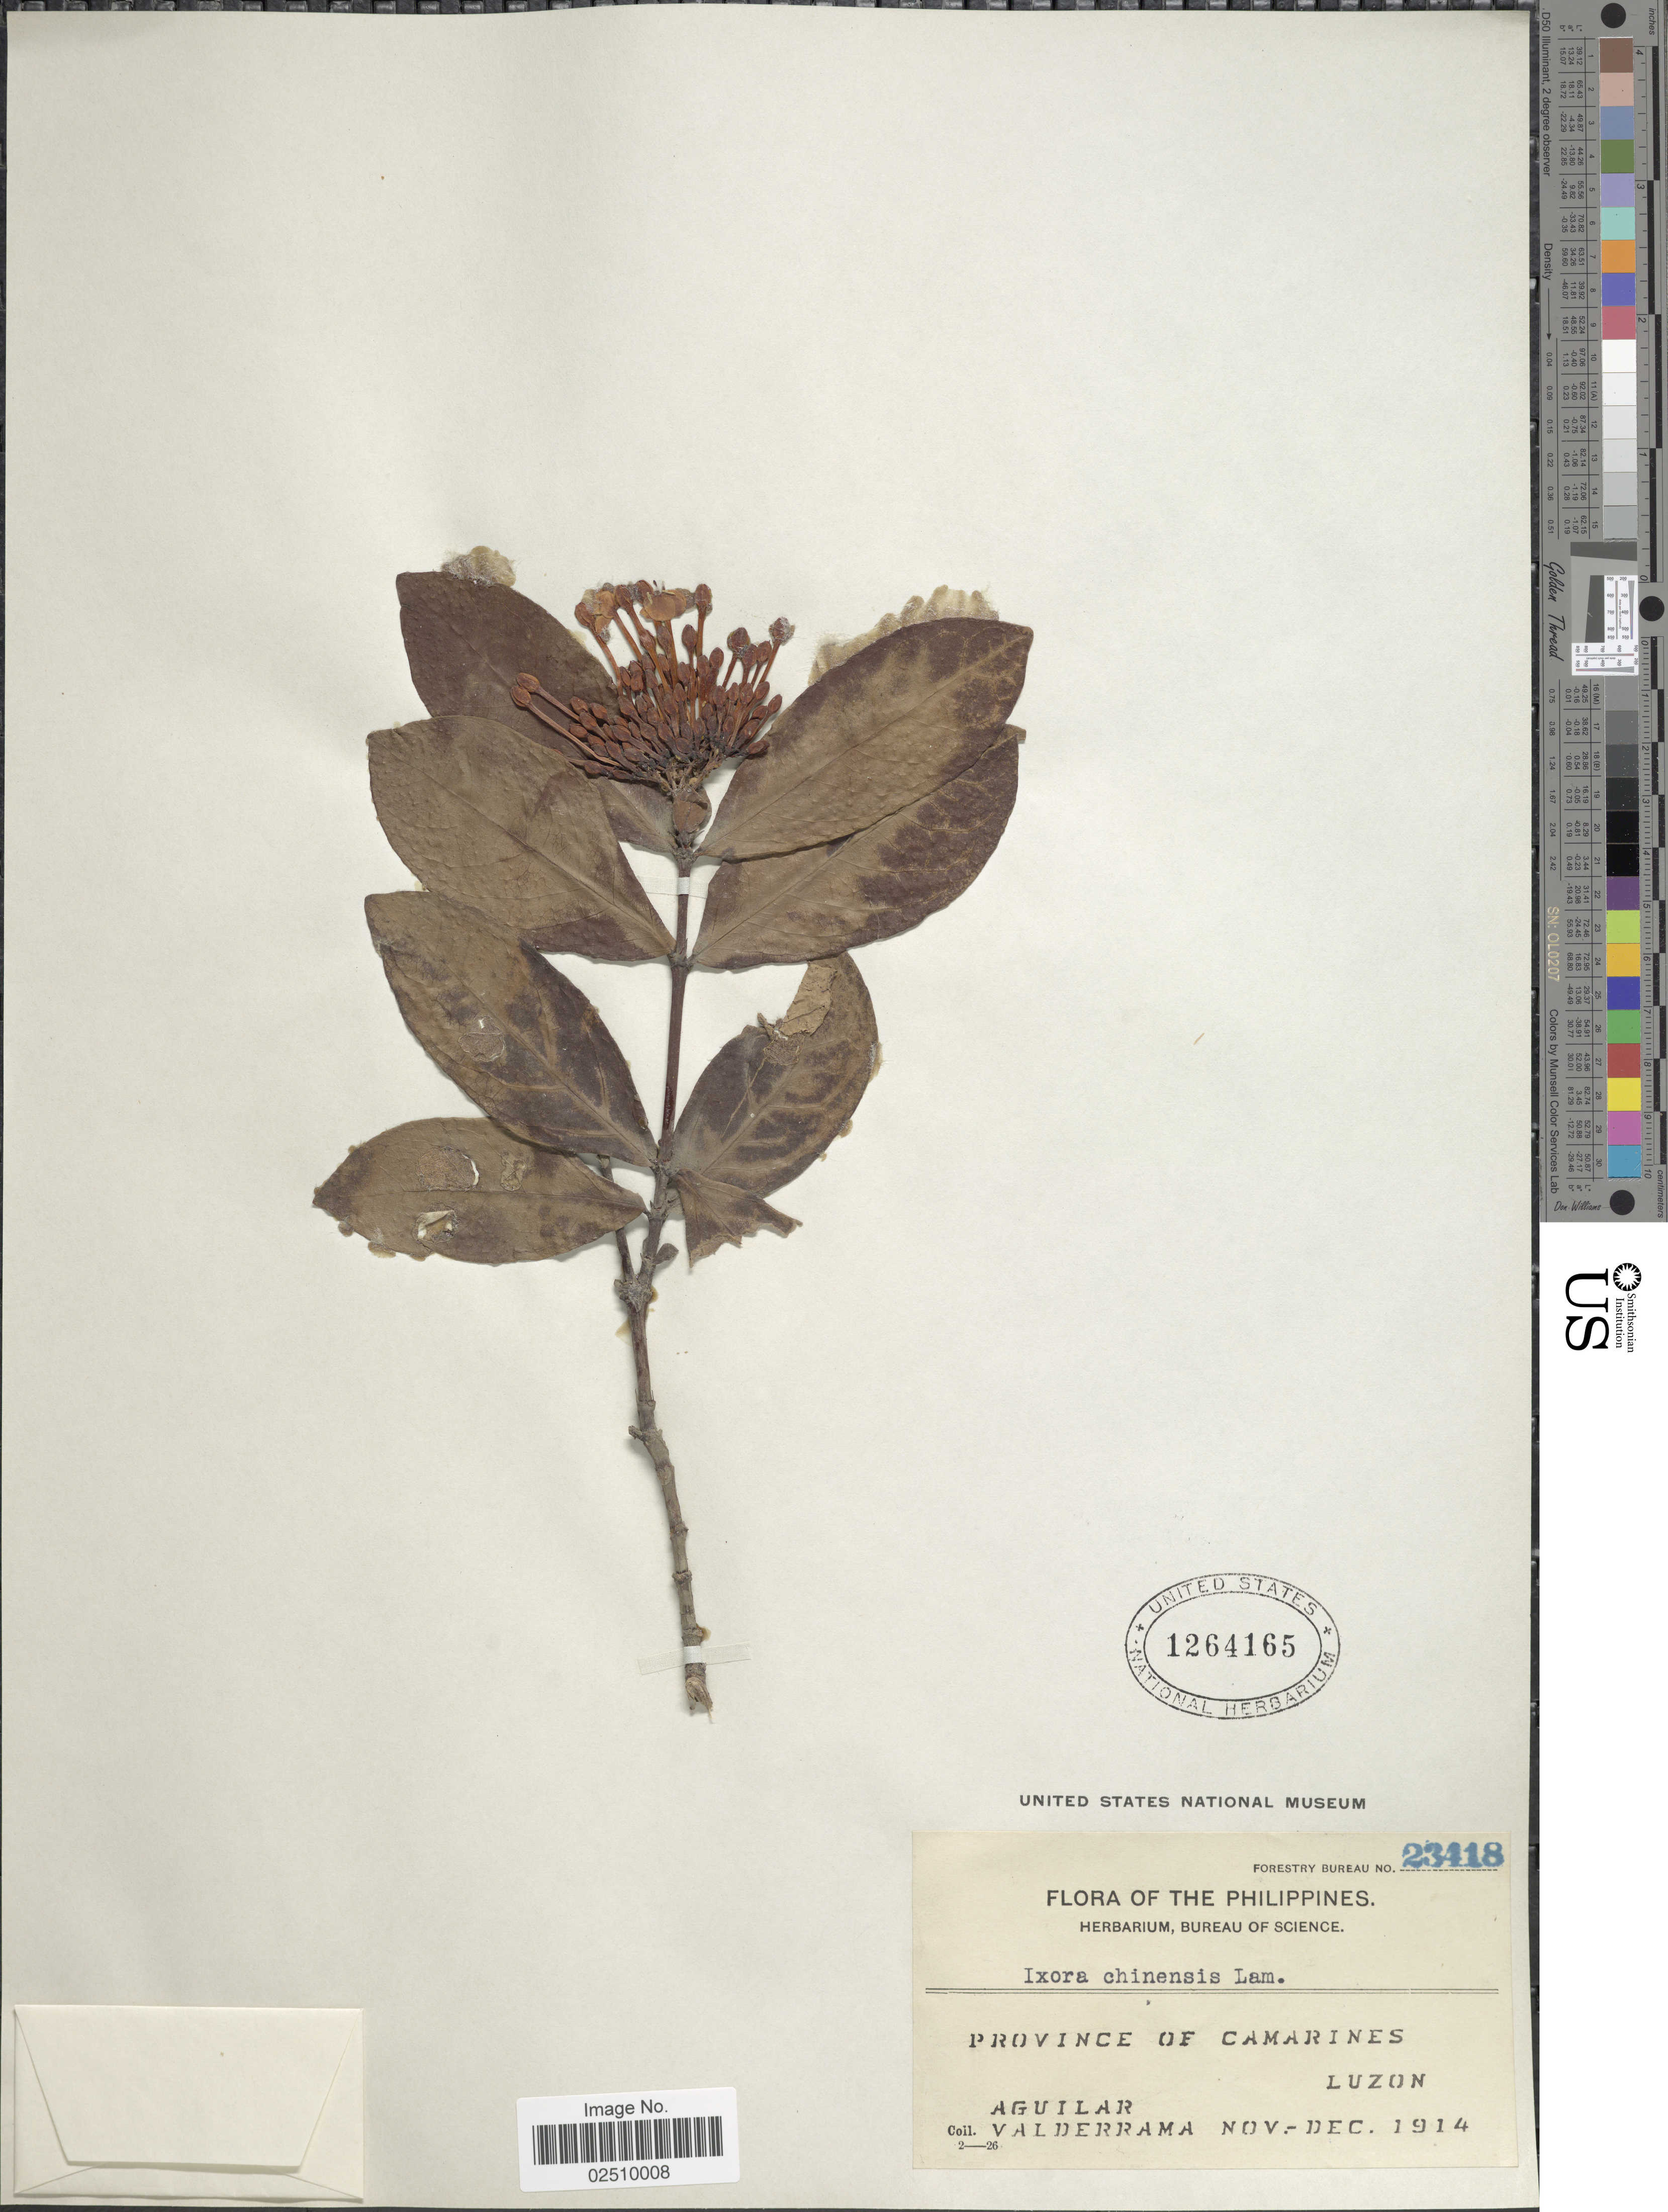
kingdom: Plantae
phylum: Tracheophyta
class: Magnoliopsida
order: Gentianales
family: Rubiaceae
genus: Ixora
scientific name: Ixora chinensis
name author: Lam.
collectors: -. Aguilar & -. Valderrama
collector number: Forestry Bureau 23418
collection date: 1914-11/1914-12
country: Philippines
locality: Province of Camarines, Luzon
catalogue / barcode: US 1264165